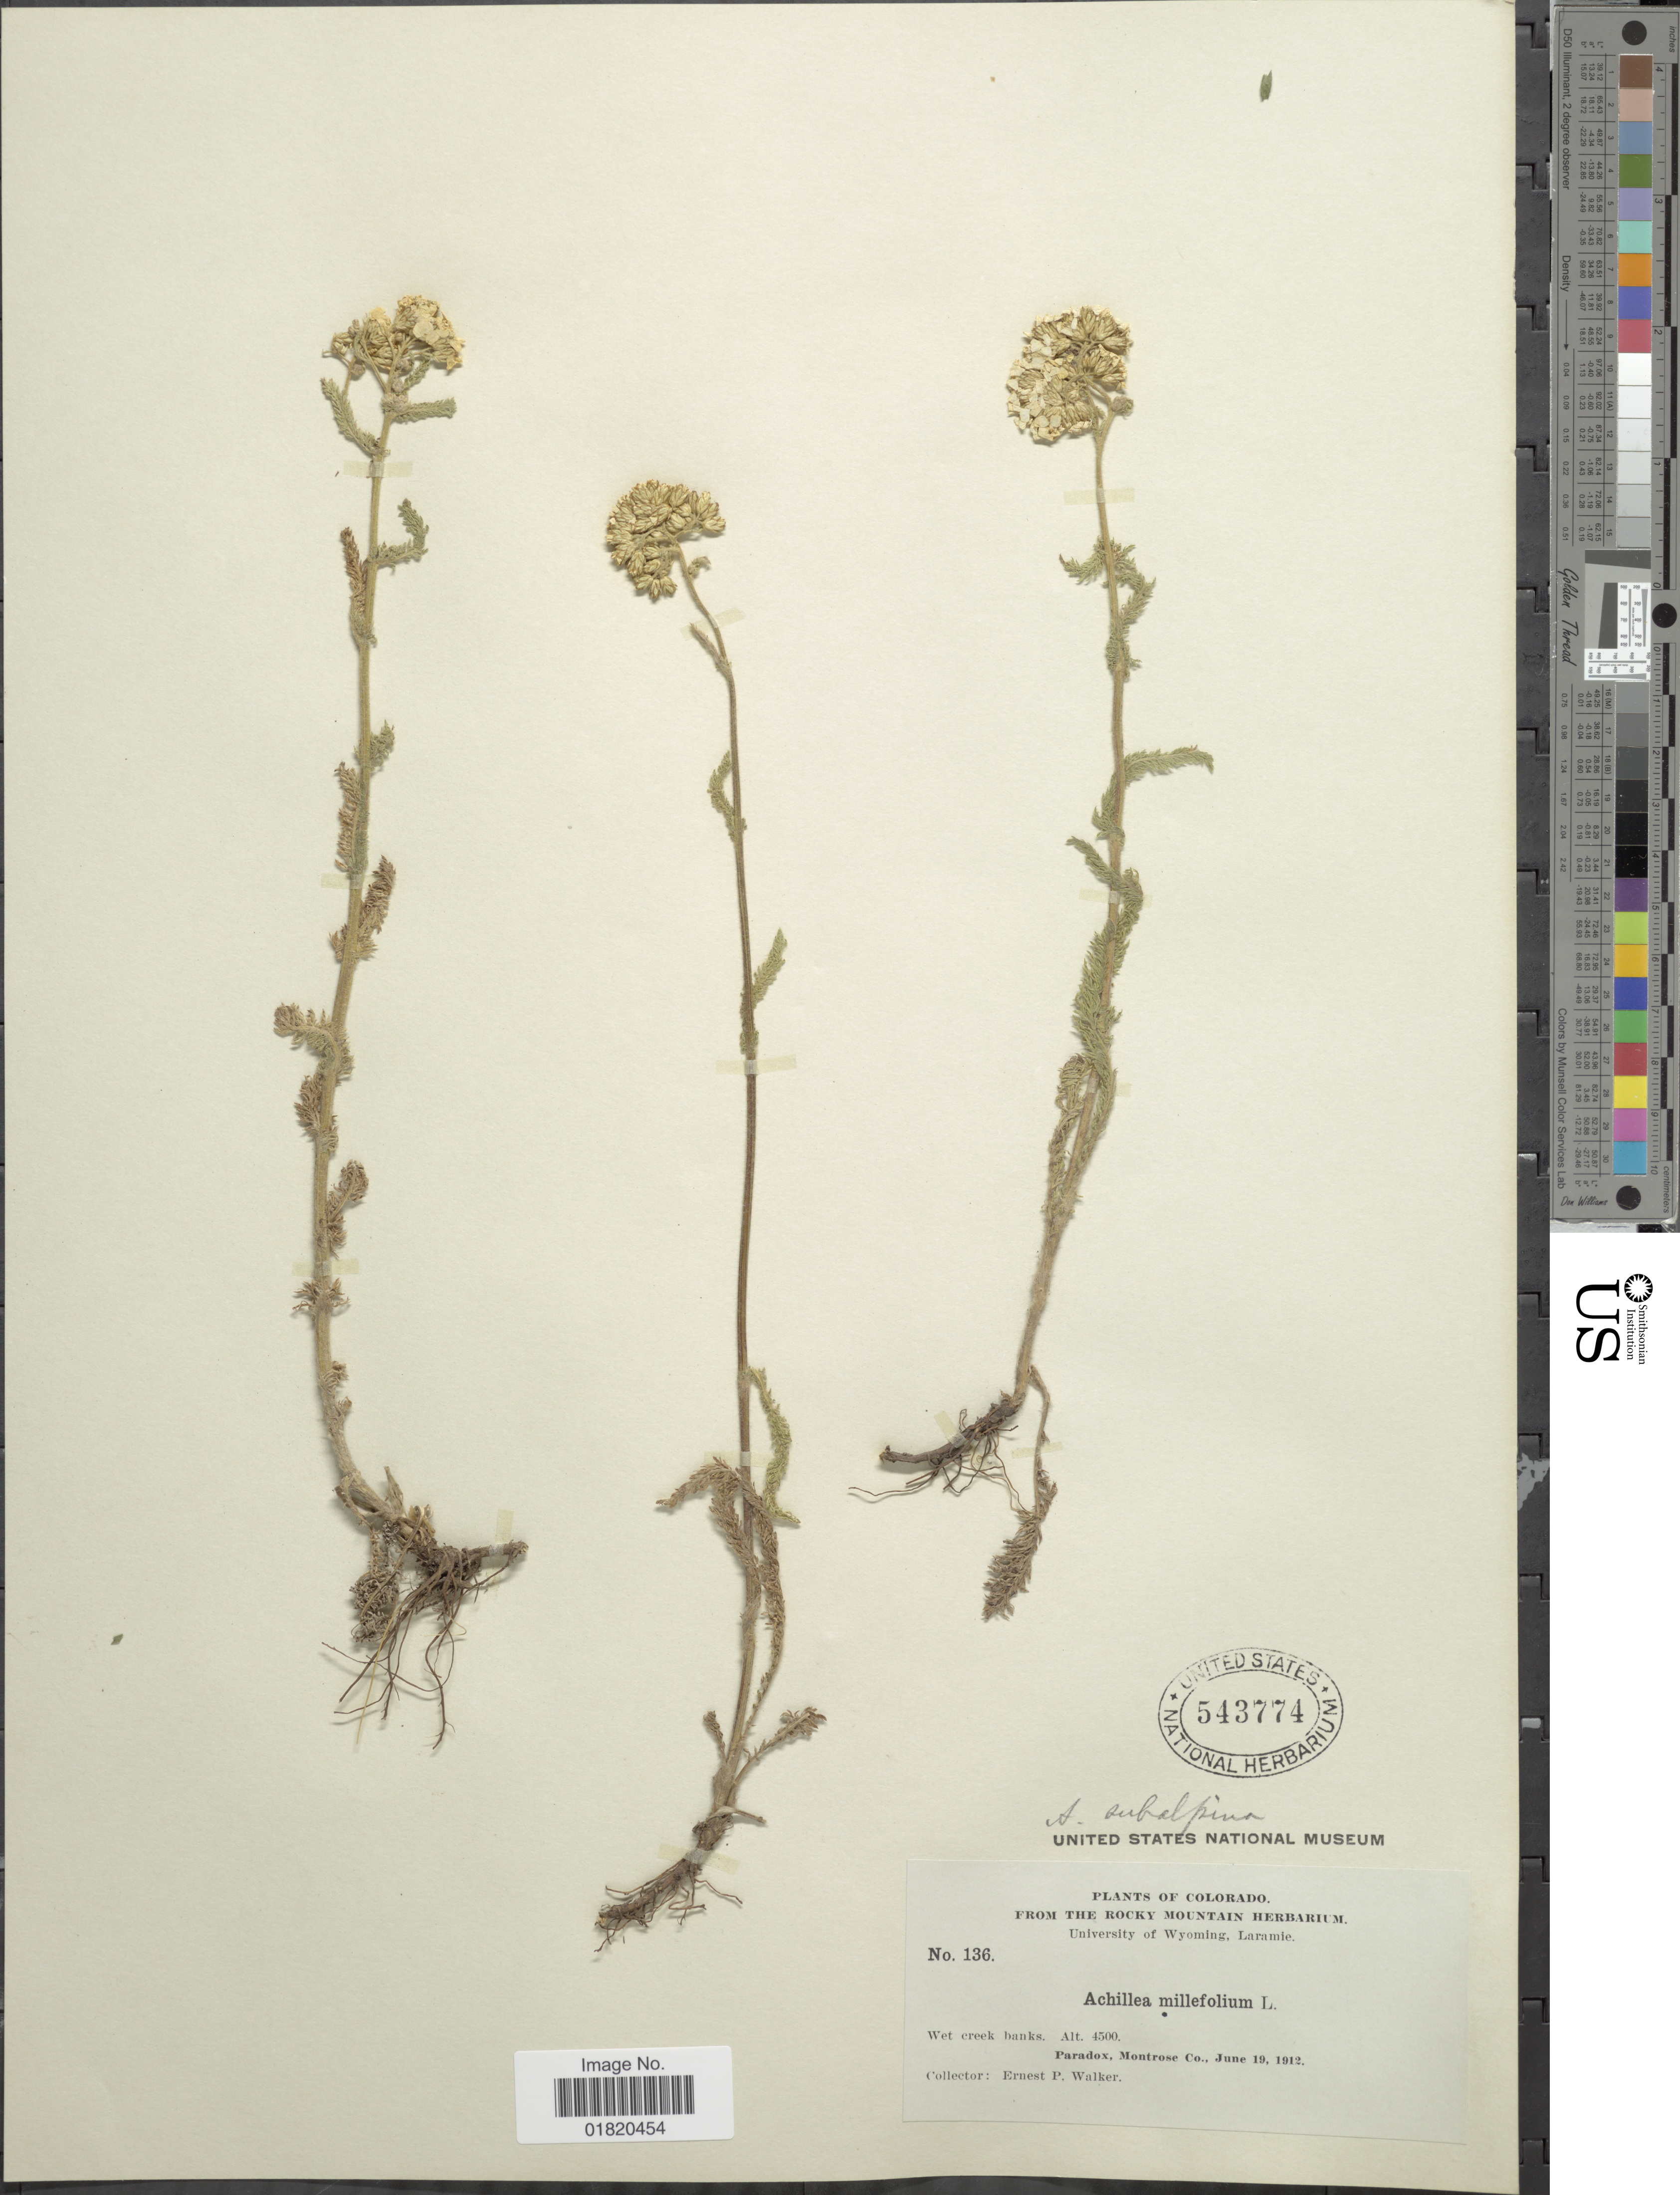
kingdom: Plantae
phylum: Tracheophyta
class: Magnoliopsida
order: Asterales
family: Asteraceae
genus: Achillea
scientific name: Achillea subalpina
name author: Greene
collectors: E. P. Walker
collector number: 136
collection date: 1912-06-19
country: United States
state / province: Colorado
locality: Paradox, Montrose Co.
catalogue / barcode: US 543774